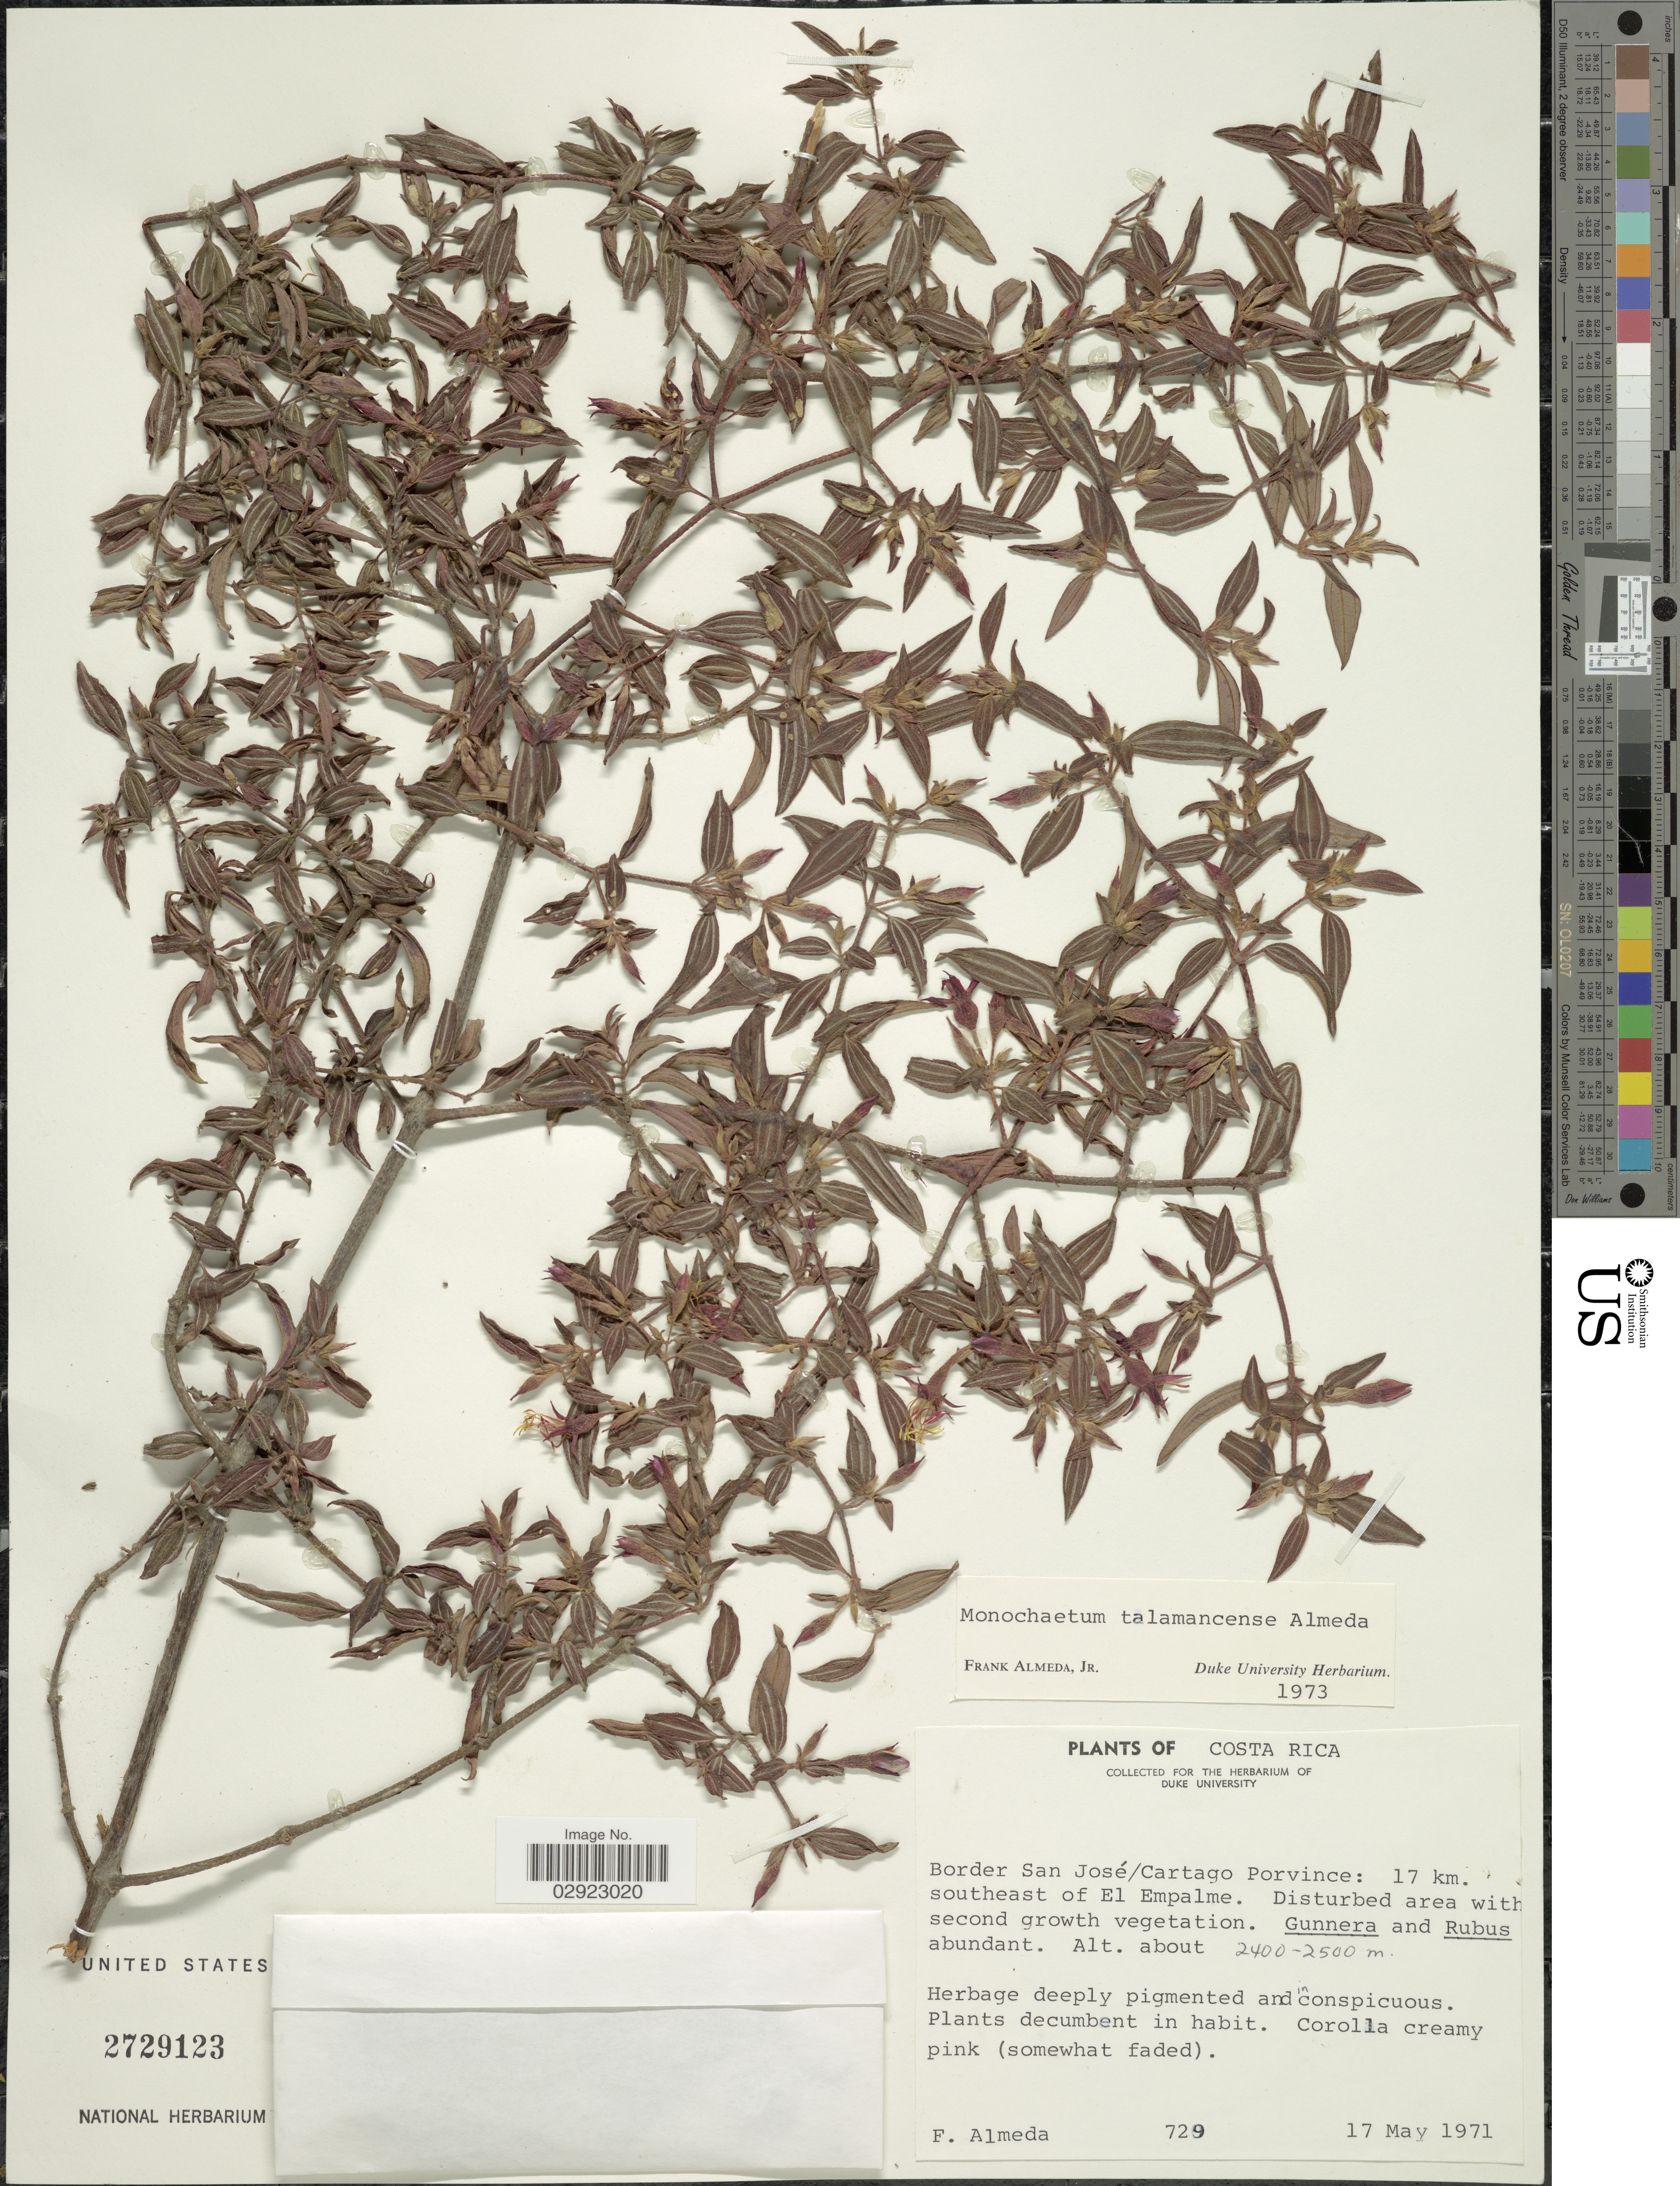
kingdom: Plantae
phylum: Tracheophyta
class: Magnoliopsida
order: Myrtales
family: Melastomataceae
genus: Monochaetum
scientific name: Monochaetum talamancense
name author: Almeda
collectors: F. Almeda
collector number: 729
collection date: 1971-05-17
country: Costa Rica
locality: Border San José/ Cartago Province: 17 km. southeast of El Empalme.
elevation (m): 2400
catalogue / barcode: US 2729123